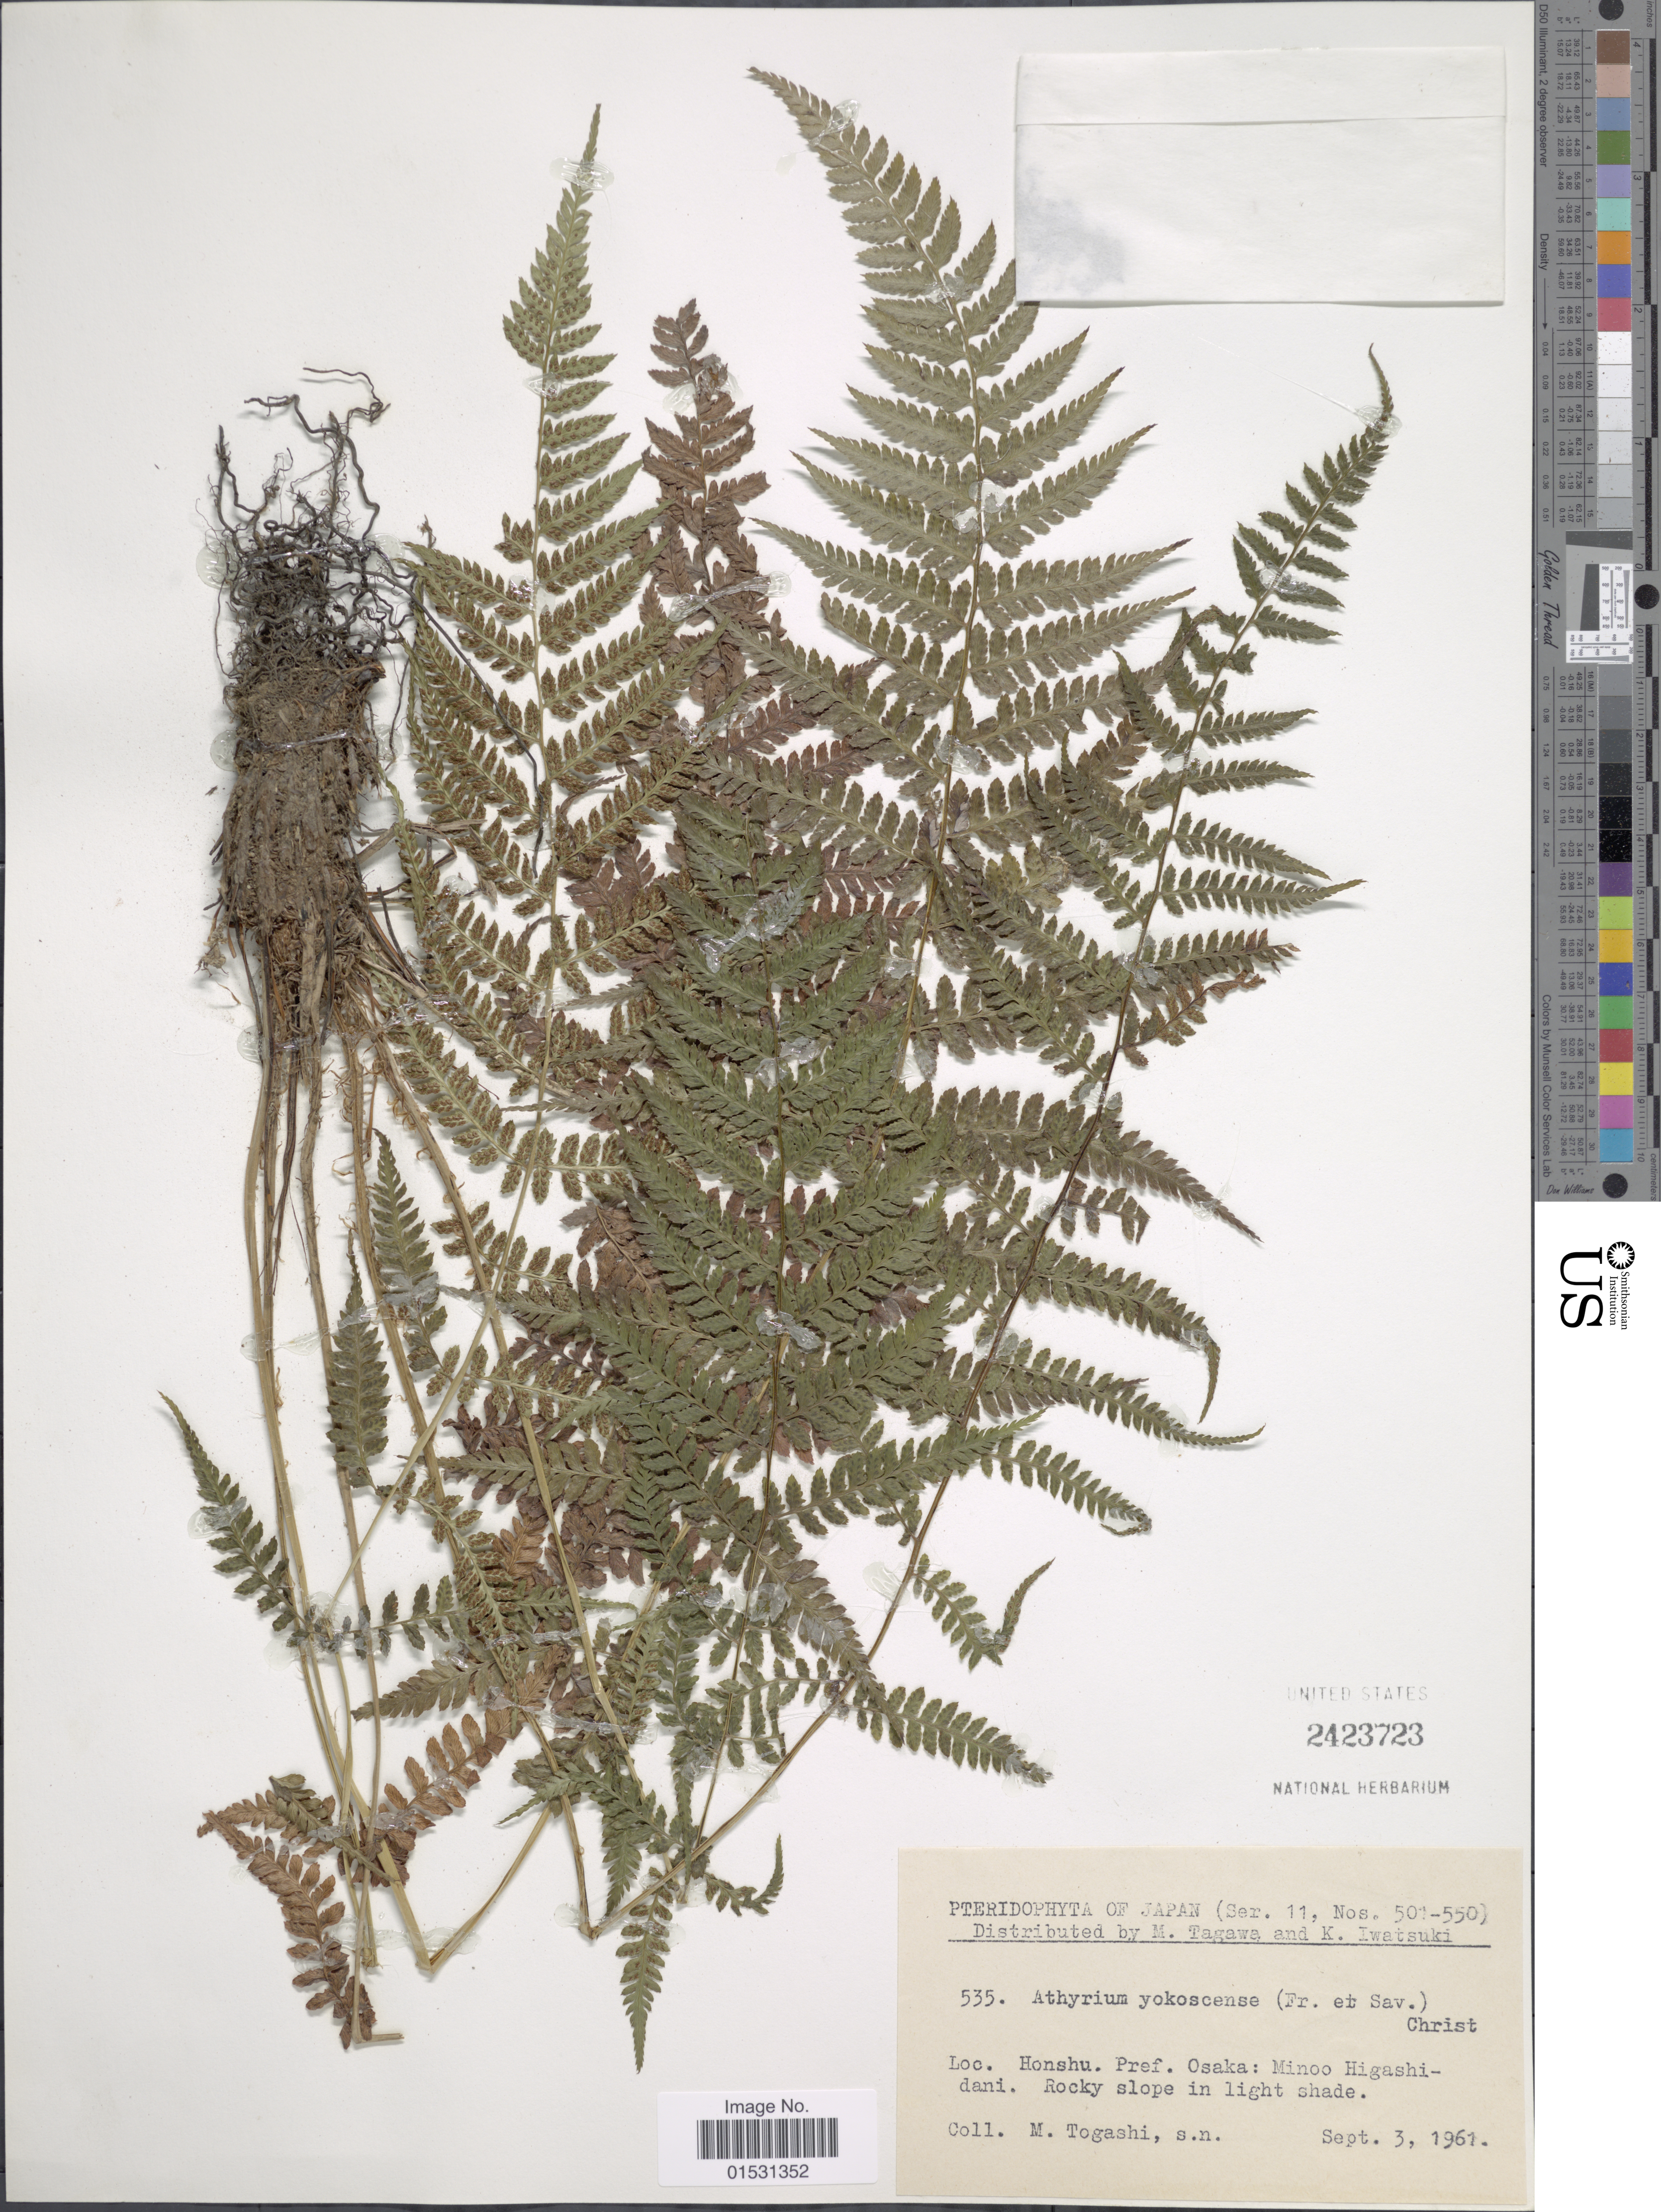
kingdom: Plantae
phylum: Tracheophyta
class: Polypodiopsida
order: Polypodiales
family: Athyriaceae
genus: Athyrium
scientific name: Athyrium yokoscense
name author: (Franch. & Sav.) Christ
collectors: M. Togashi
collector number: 535?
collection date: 1961-09-03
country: Japan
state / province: Osaka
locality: Honshu. Pref. Osaka: Minoo Higashi-dani.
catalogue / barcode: US 2423723